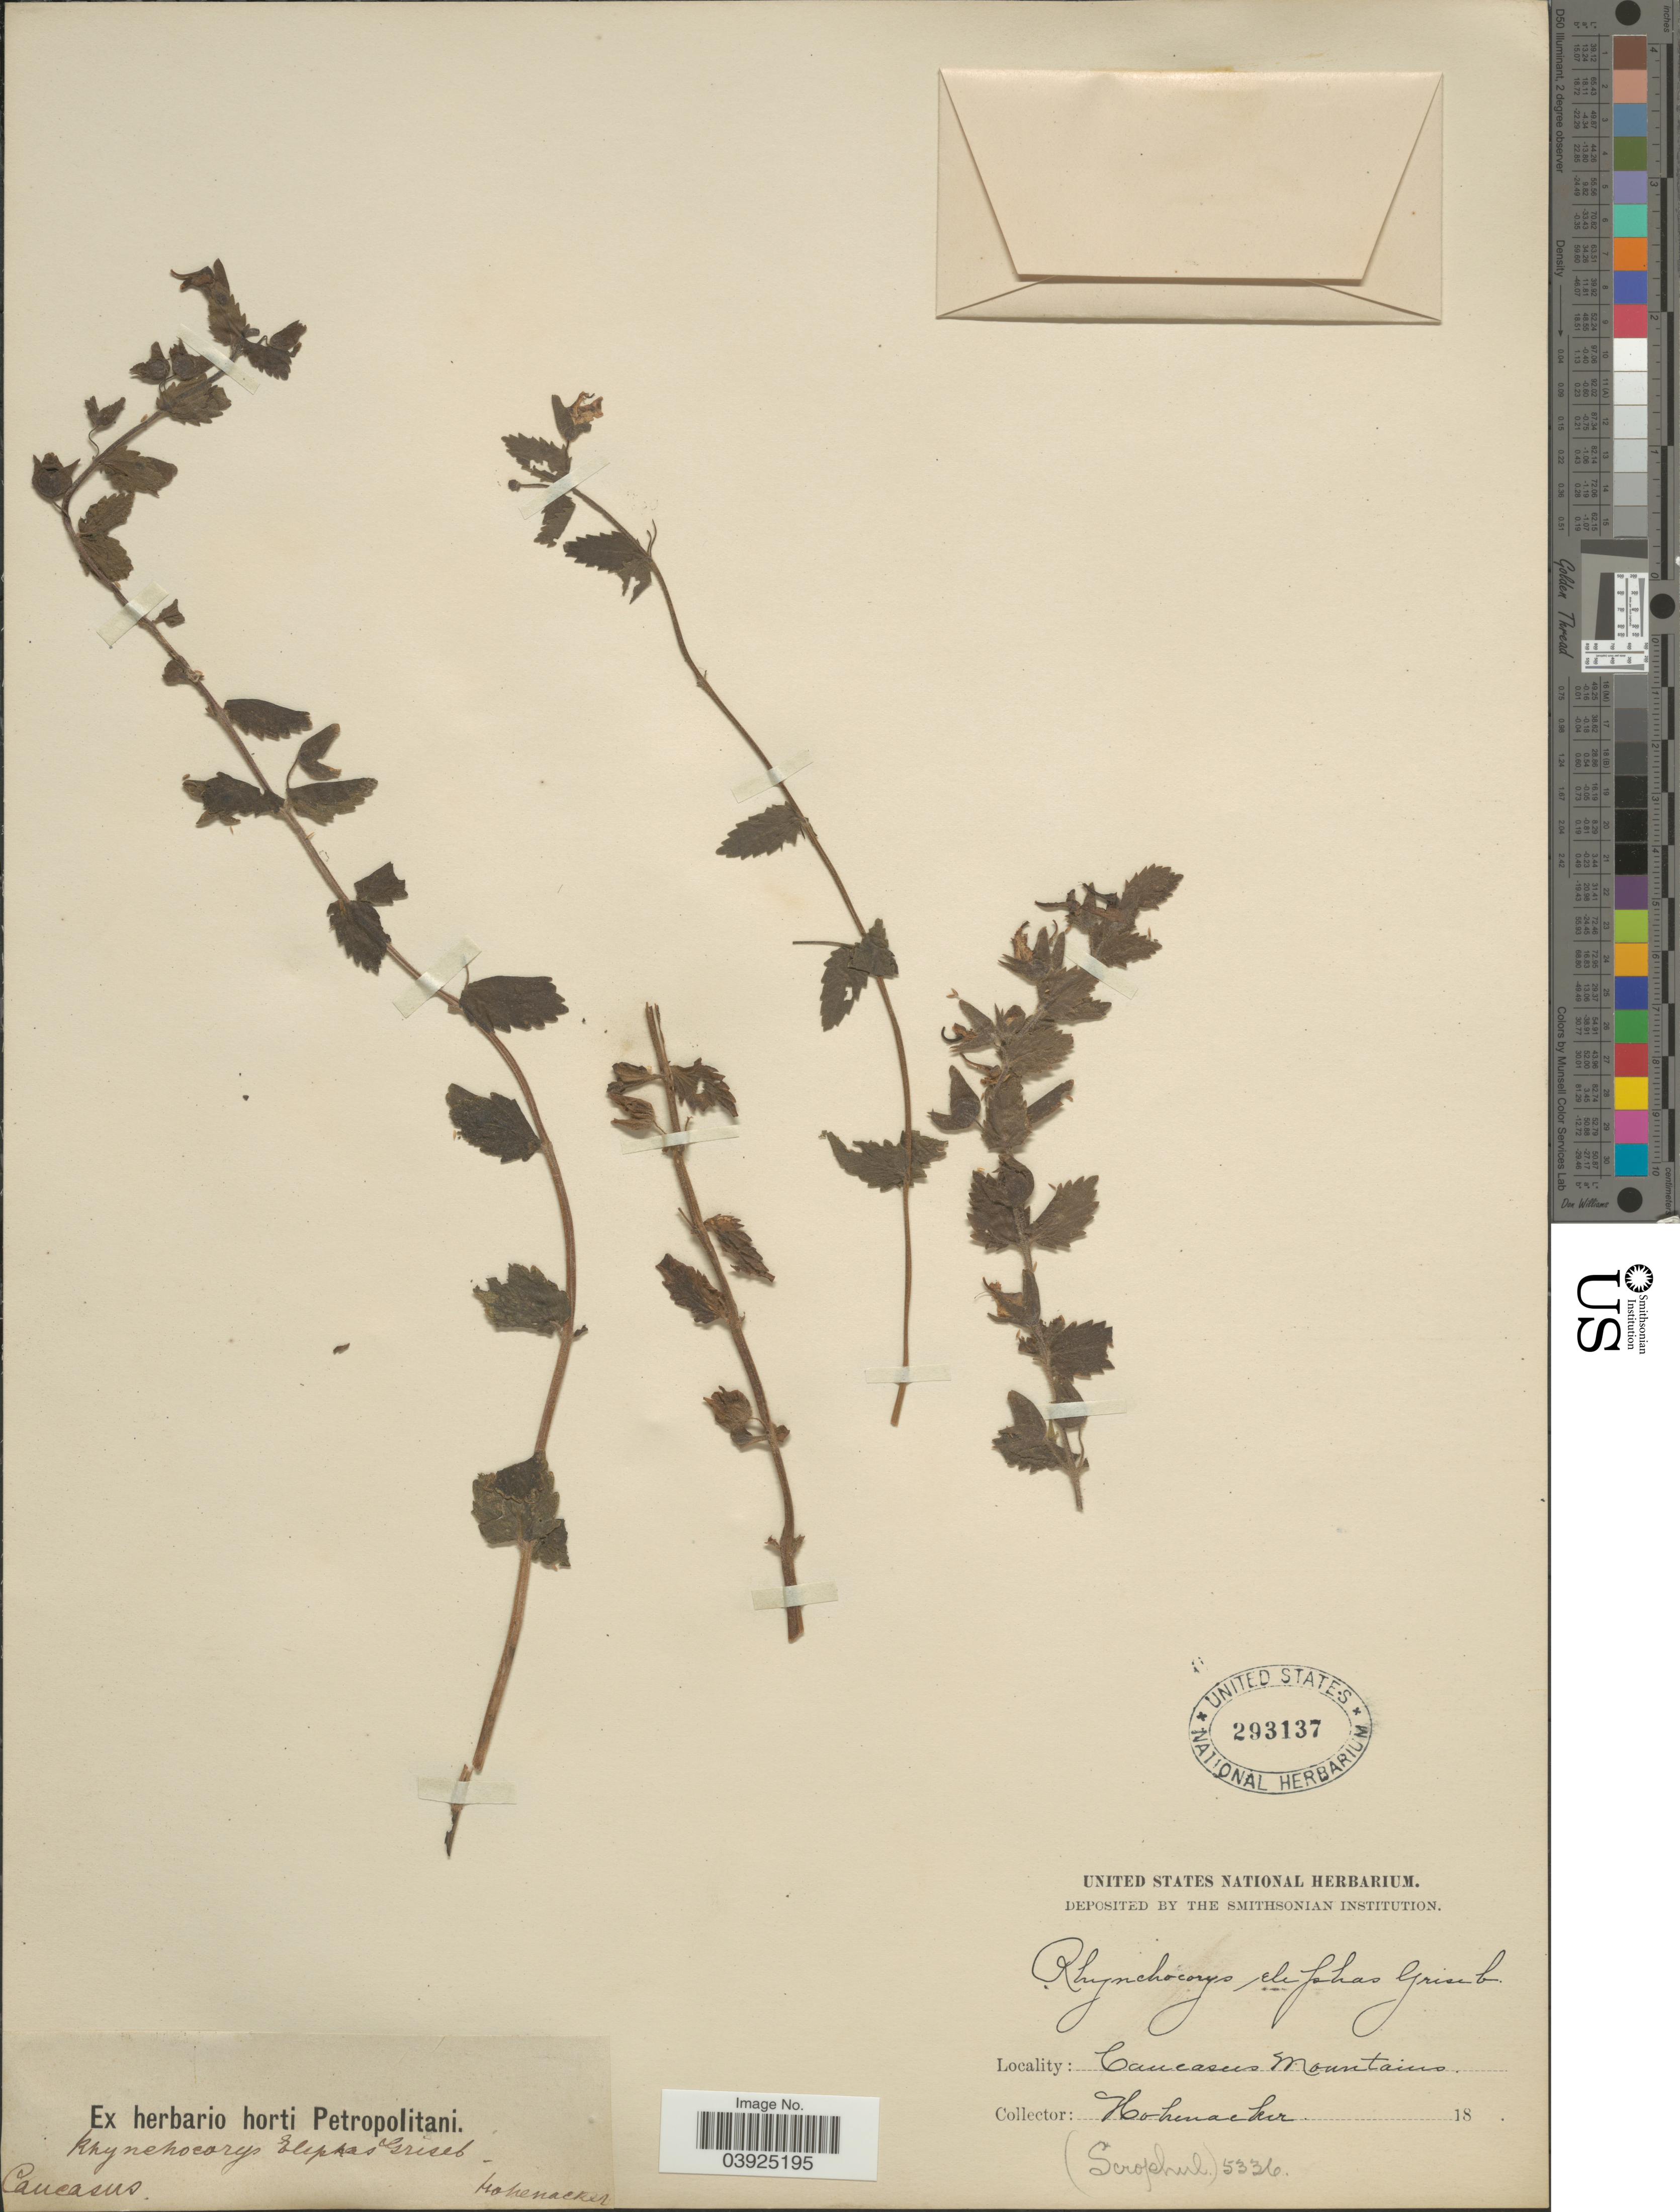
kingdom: Plantae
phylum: Tracheophyta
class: Magnoliopsida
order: Lamiales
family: Orobanchaceae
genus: Rhynchocorys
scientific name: Rhynchocorys elephas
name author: (L.) Griseb.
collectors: Hohenacker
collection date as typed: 18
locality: Caucasus Mountains. Caucasus.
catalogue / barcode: US 293137